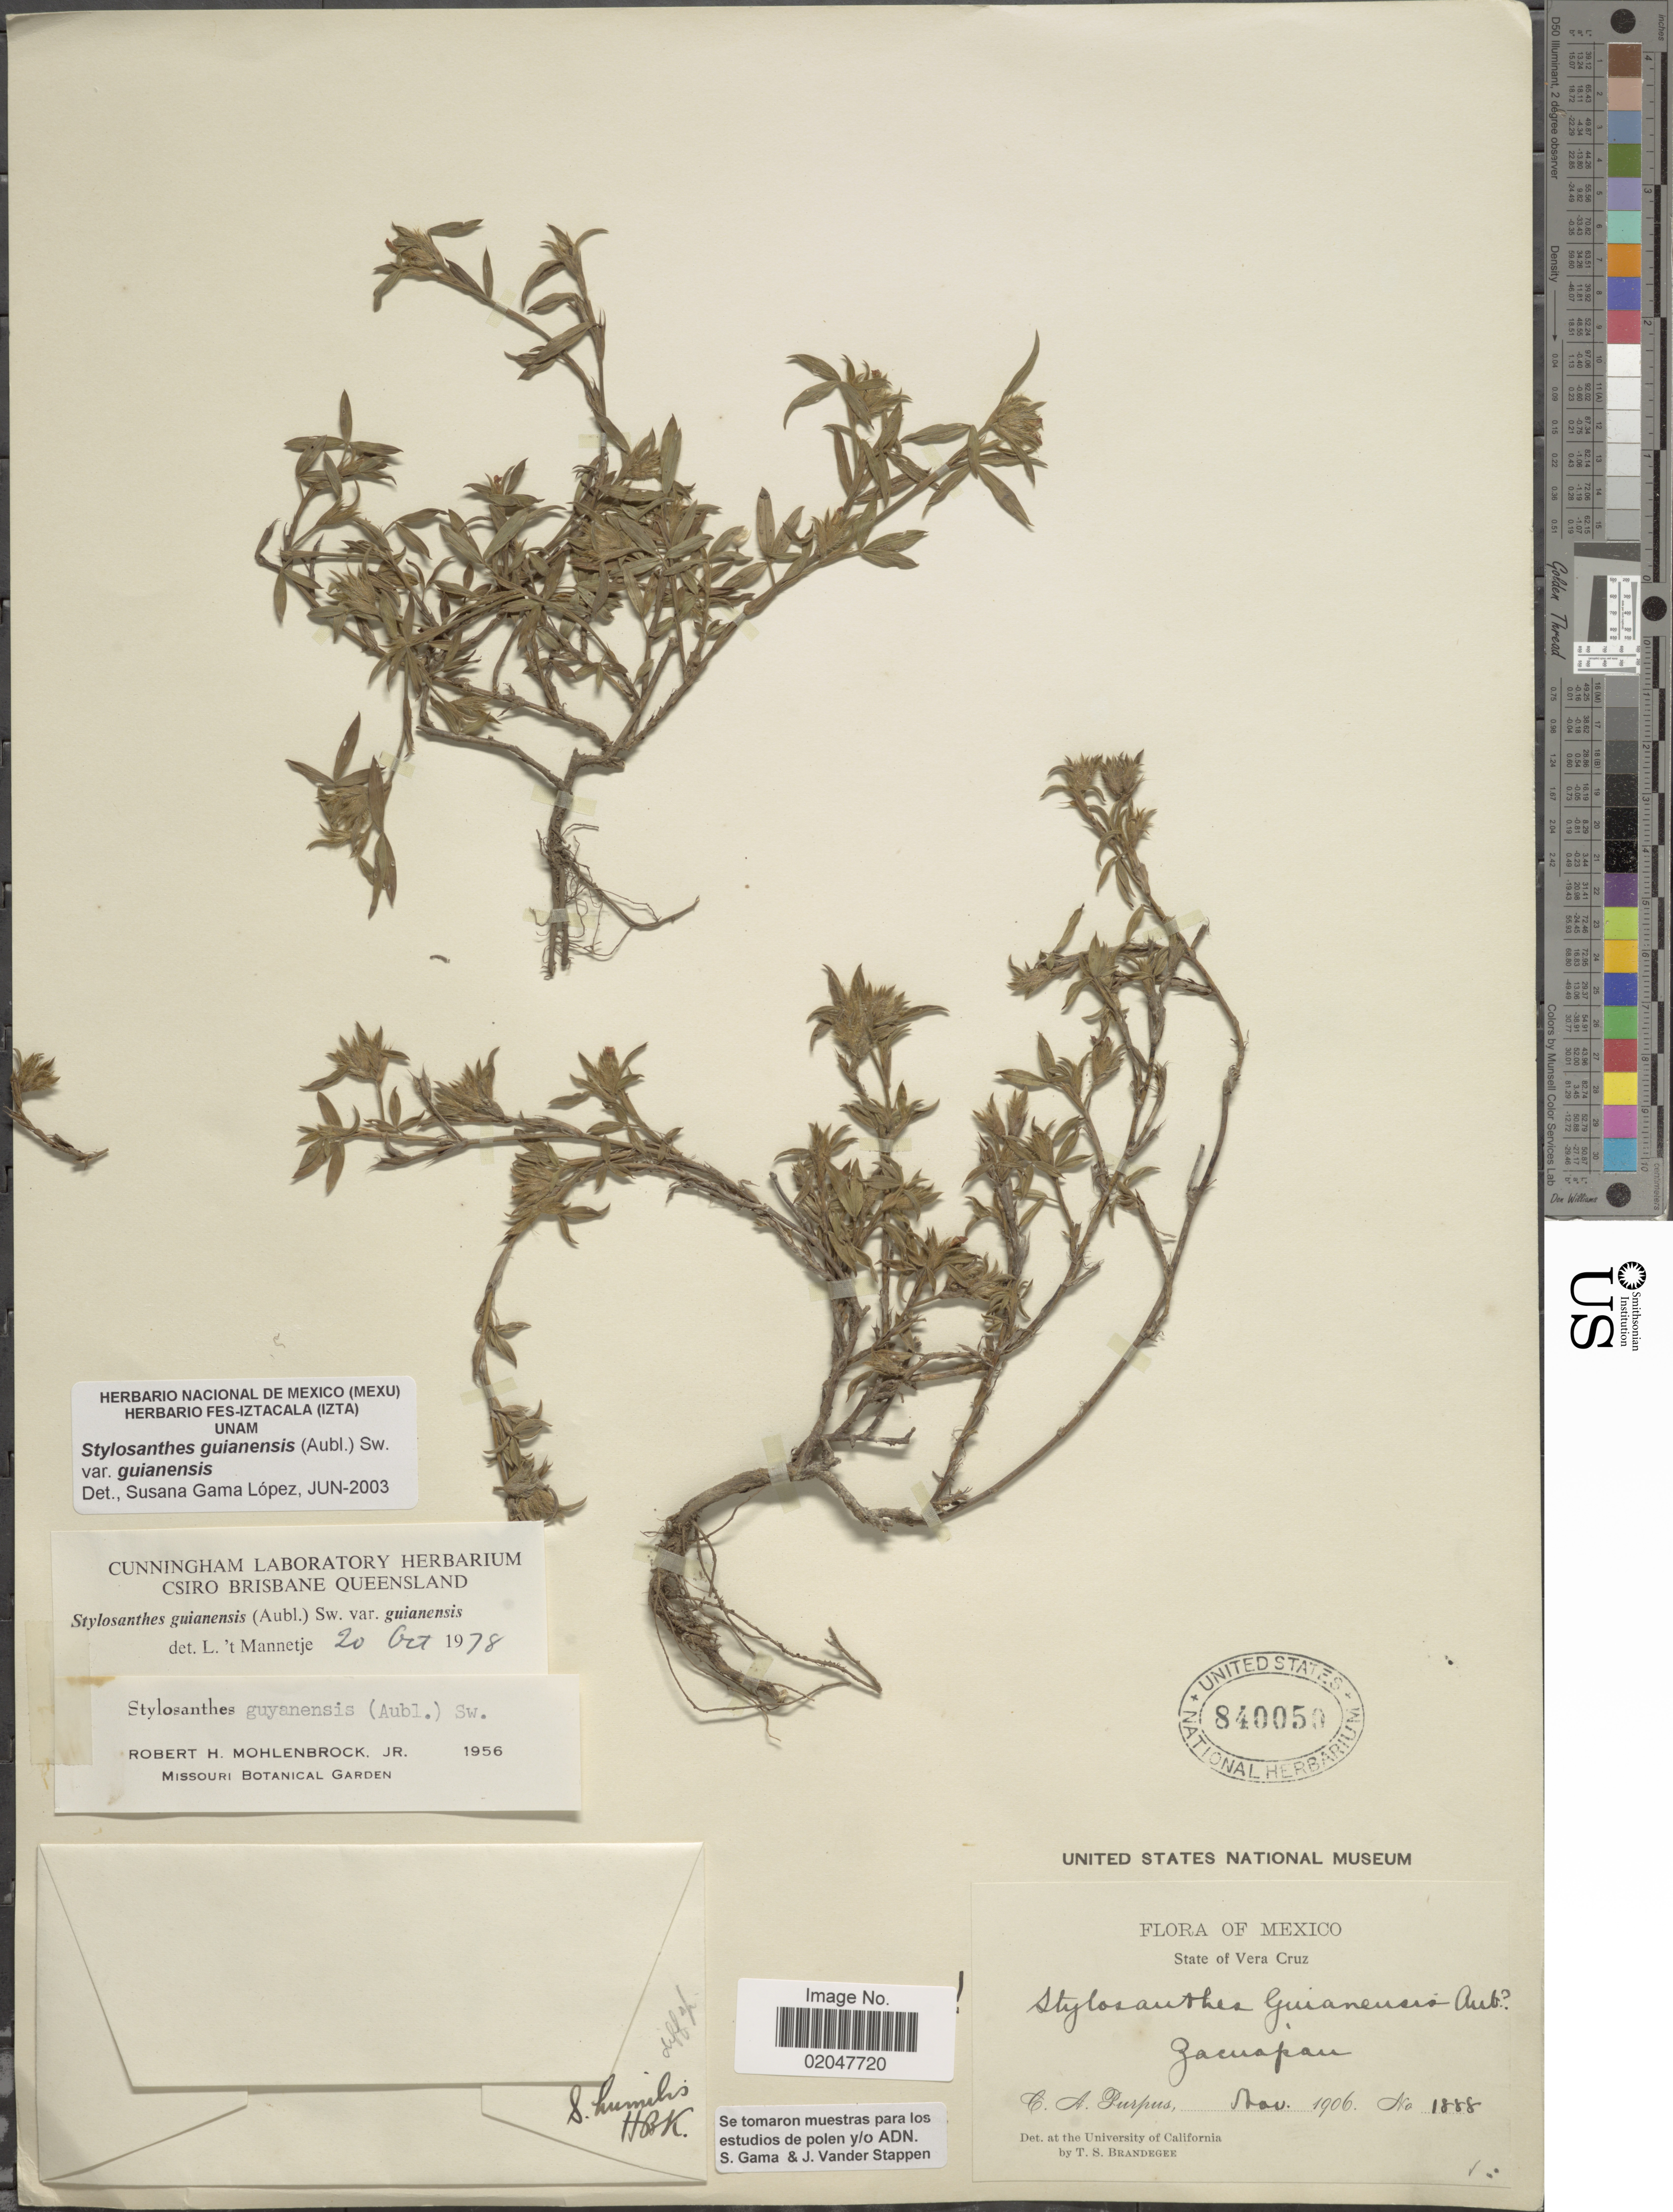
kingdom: Plantae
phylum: Tracheophyta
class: Magnoliopsida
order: Fabales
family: Fabaceae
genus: Stylosanthes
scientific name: Stylosanthes guianensis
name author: (Aubl.) Sw.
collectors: C. A. Purpus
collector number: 1888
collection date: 1906-11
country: Mexico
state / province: Veracruz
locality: State of Vera Cruz, Zamapan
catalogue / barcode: US 840050